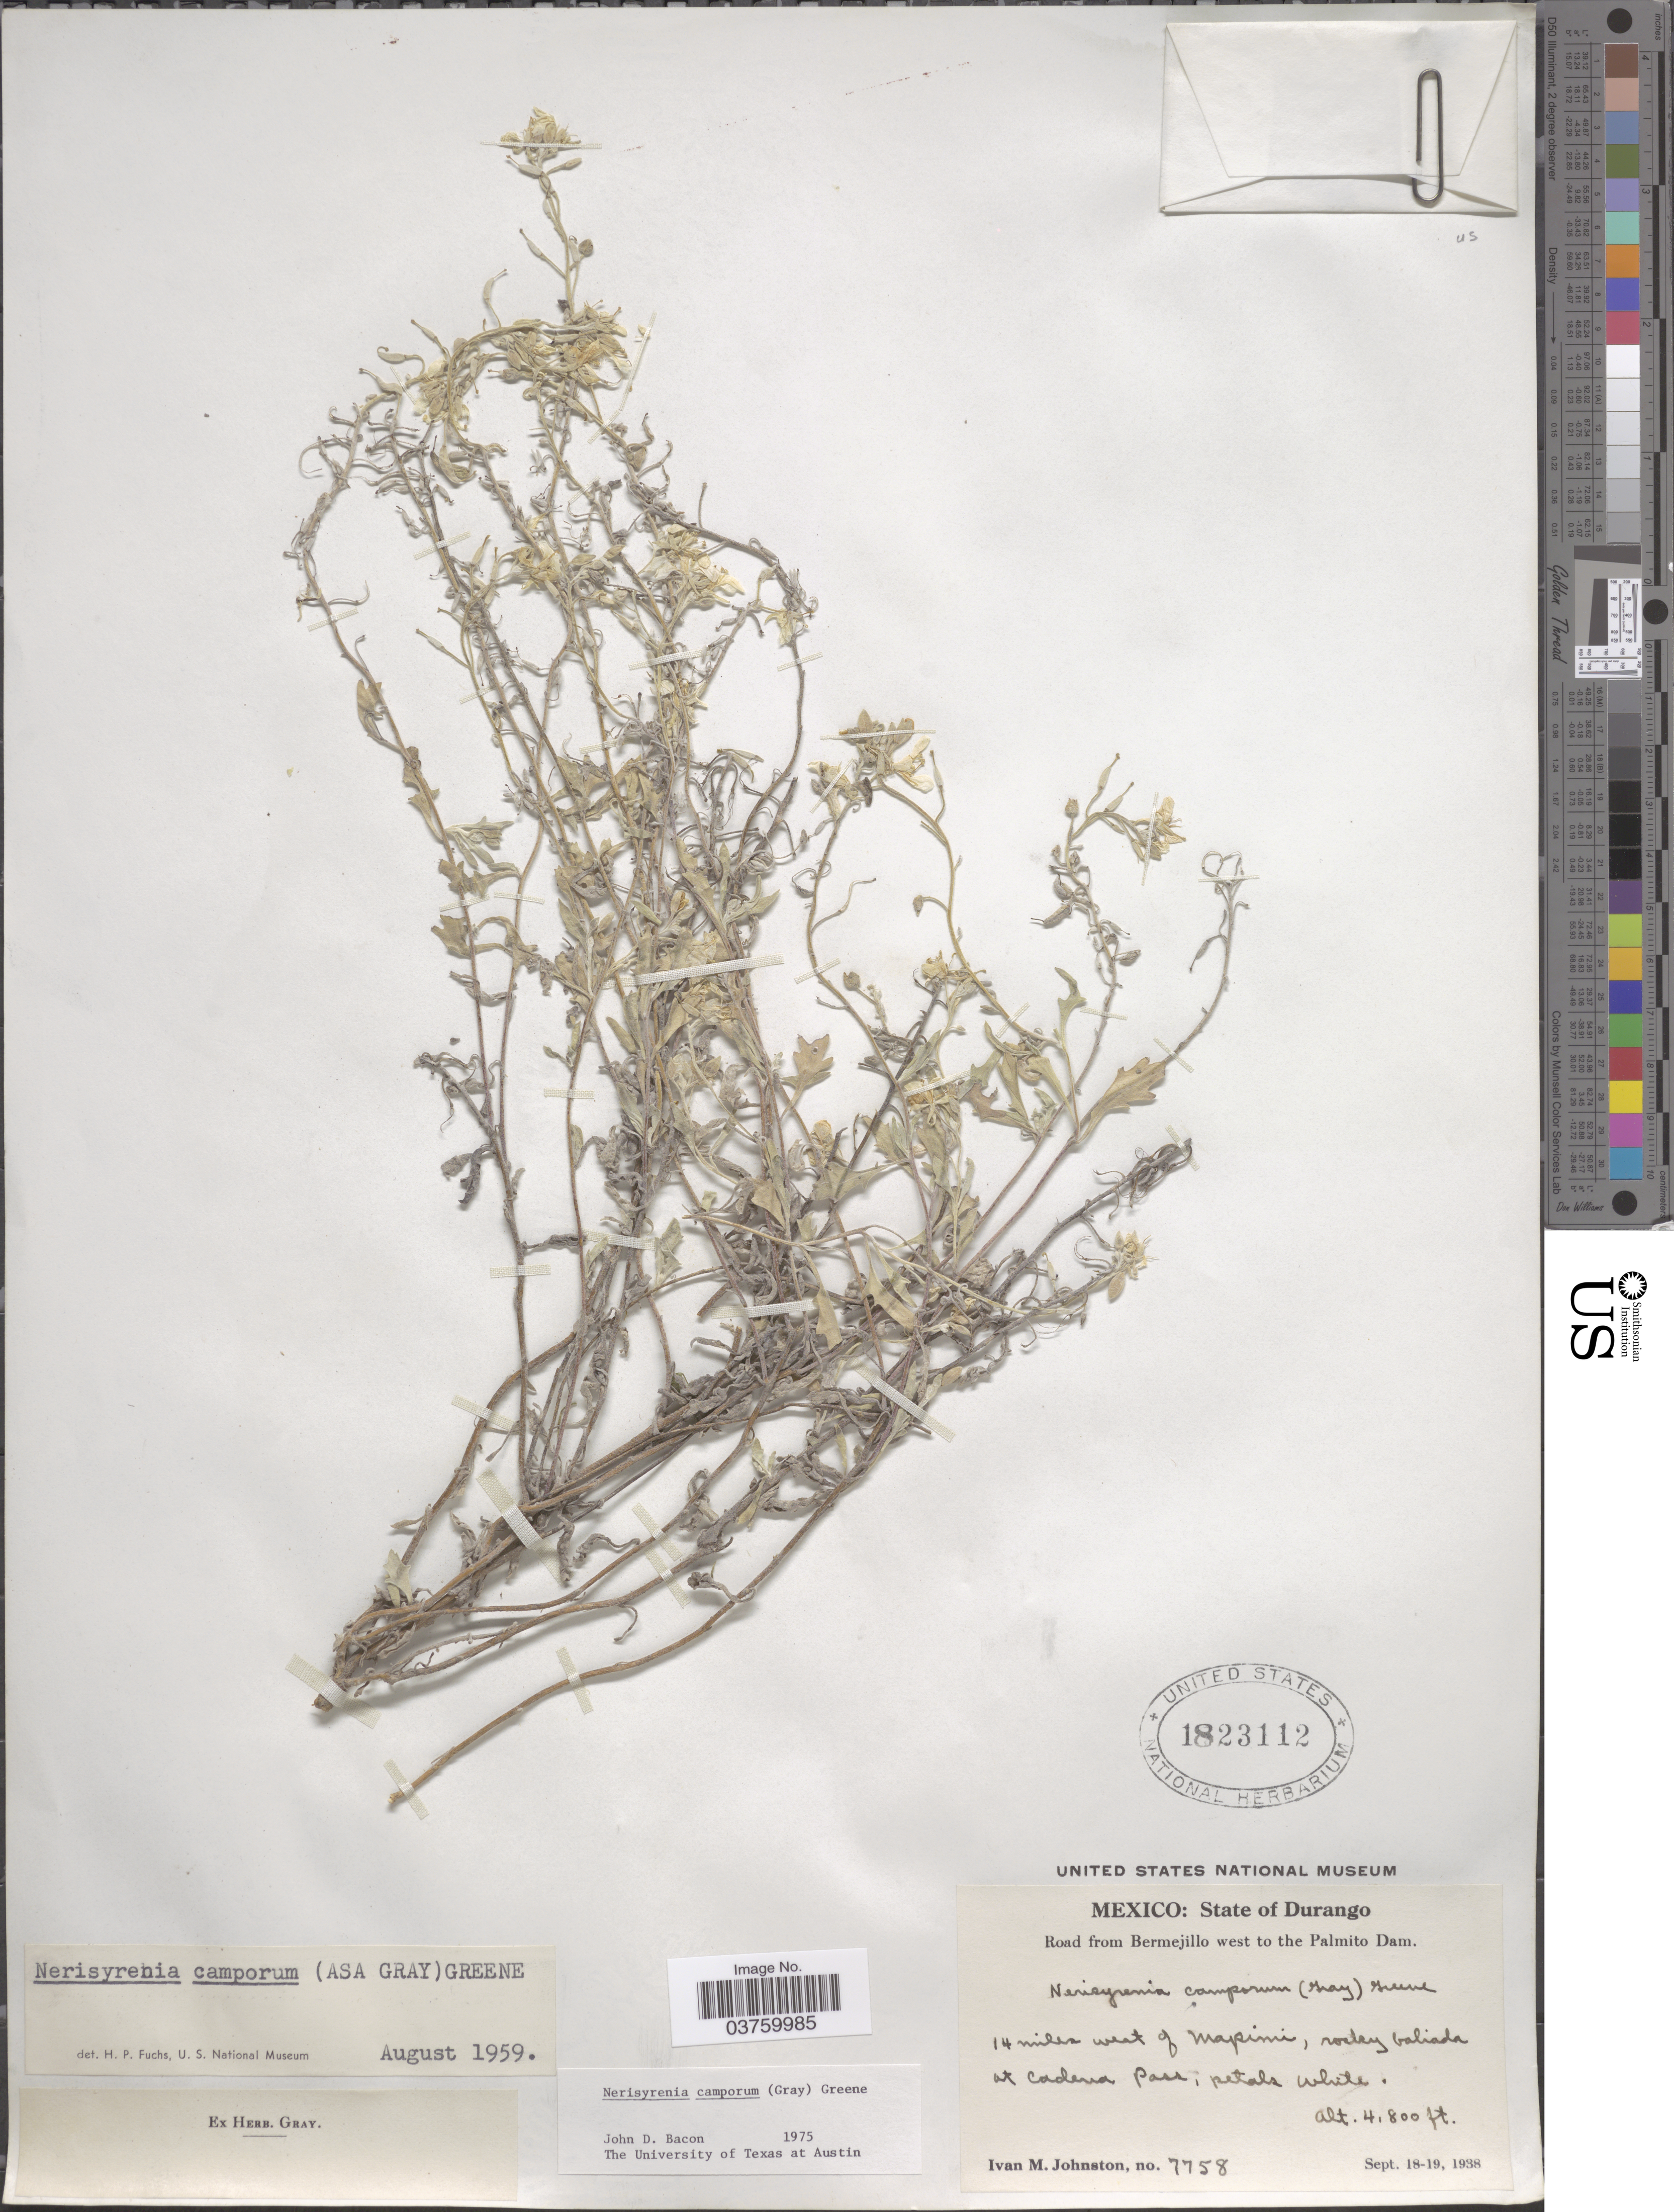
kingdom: Plantae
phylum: Tracheophyta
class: Magnoliopsida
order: Brassicales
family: Brassicaceae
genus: Nerisyrenia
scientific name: Nerisyrenia camporum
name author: (A. Gray) Greene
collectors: I.M. Johnston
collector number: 7758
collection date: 1938-09-18/1938-09-19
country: Mexico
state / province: Durango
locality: Road from Bermejillo west to the Palmito Dam. 14 miles west of Mapini, rocky Galiada [interpreted] at Cadena Pass.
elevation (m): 1463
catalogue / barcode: US 1823112